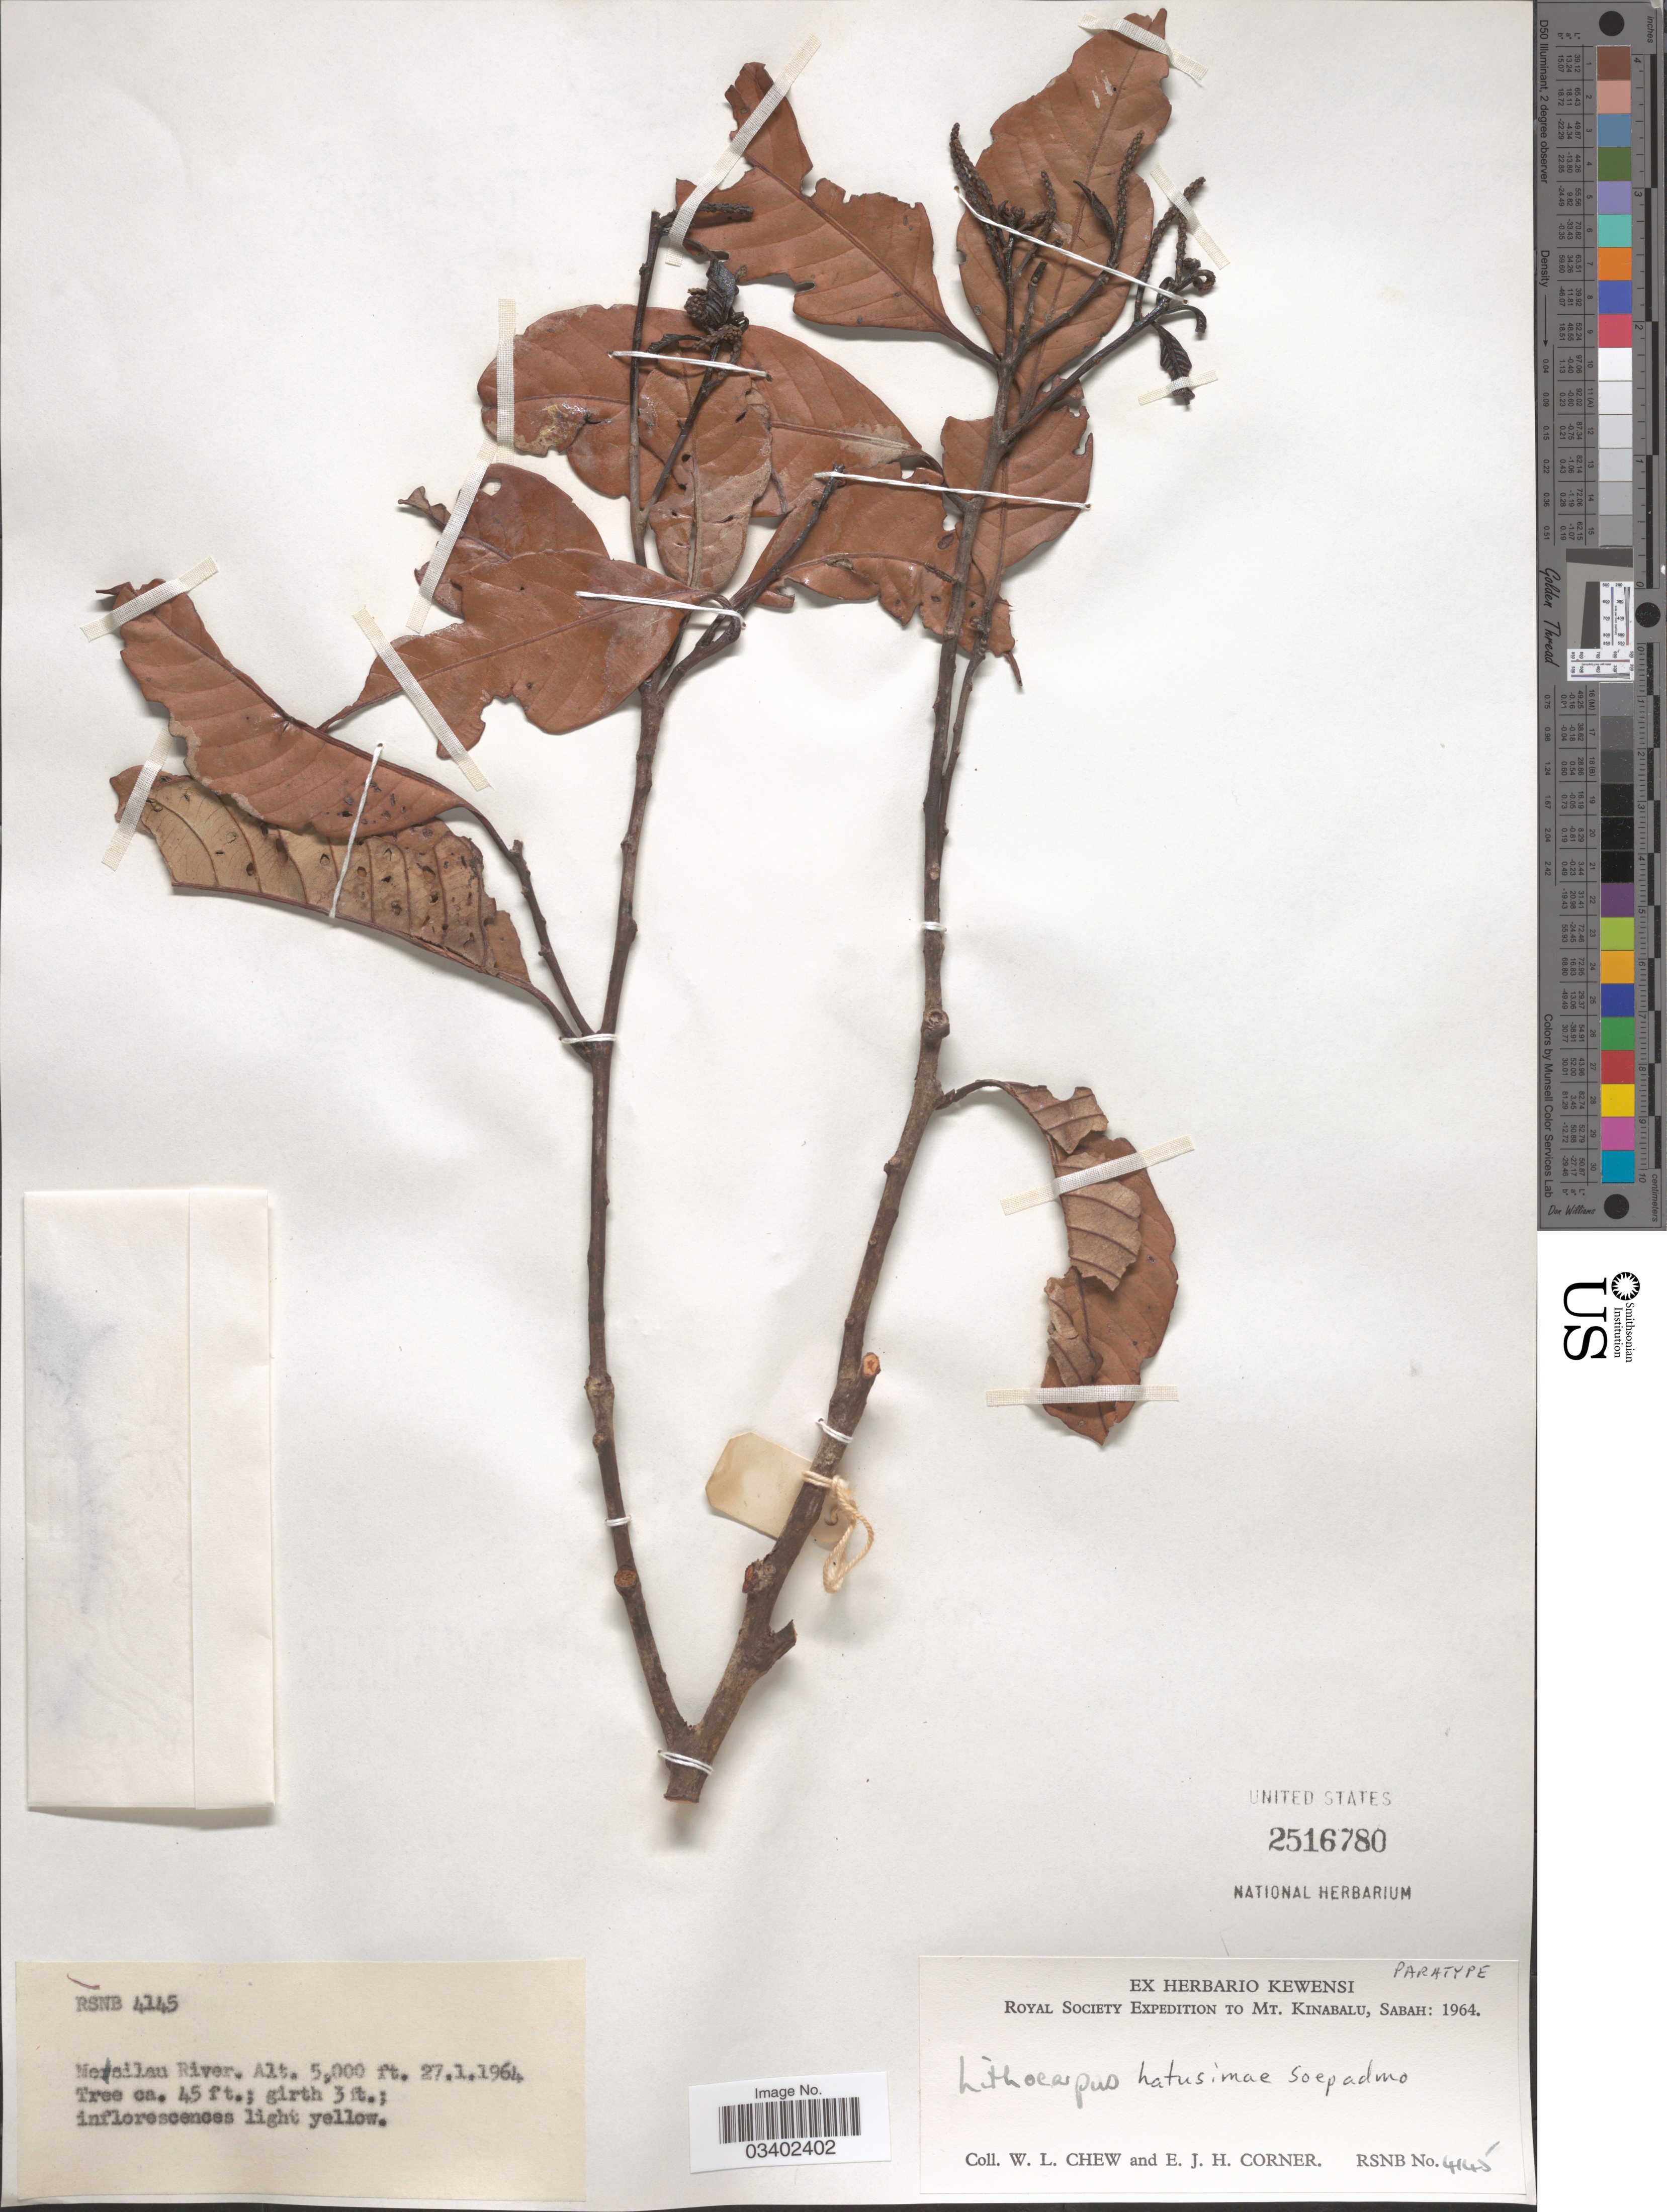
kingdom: Plantae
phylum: Tracheophyta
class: Magnoliopsida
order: Fagales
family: Fagaceae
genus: Lithocarpus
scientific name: Lithocarpus hatusimae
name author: Soepadmo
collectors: W. Chew & E. Corner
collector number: RSNB 4145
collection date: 1964-01-27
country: Malaysia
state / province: Sabah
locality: Mt. Kinabalu. Mesilau River.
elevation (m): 1524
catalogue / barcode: US 2516780